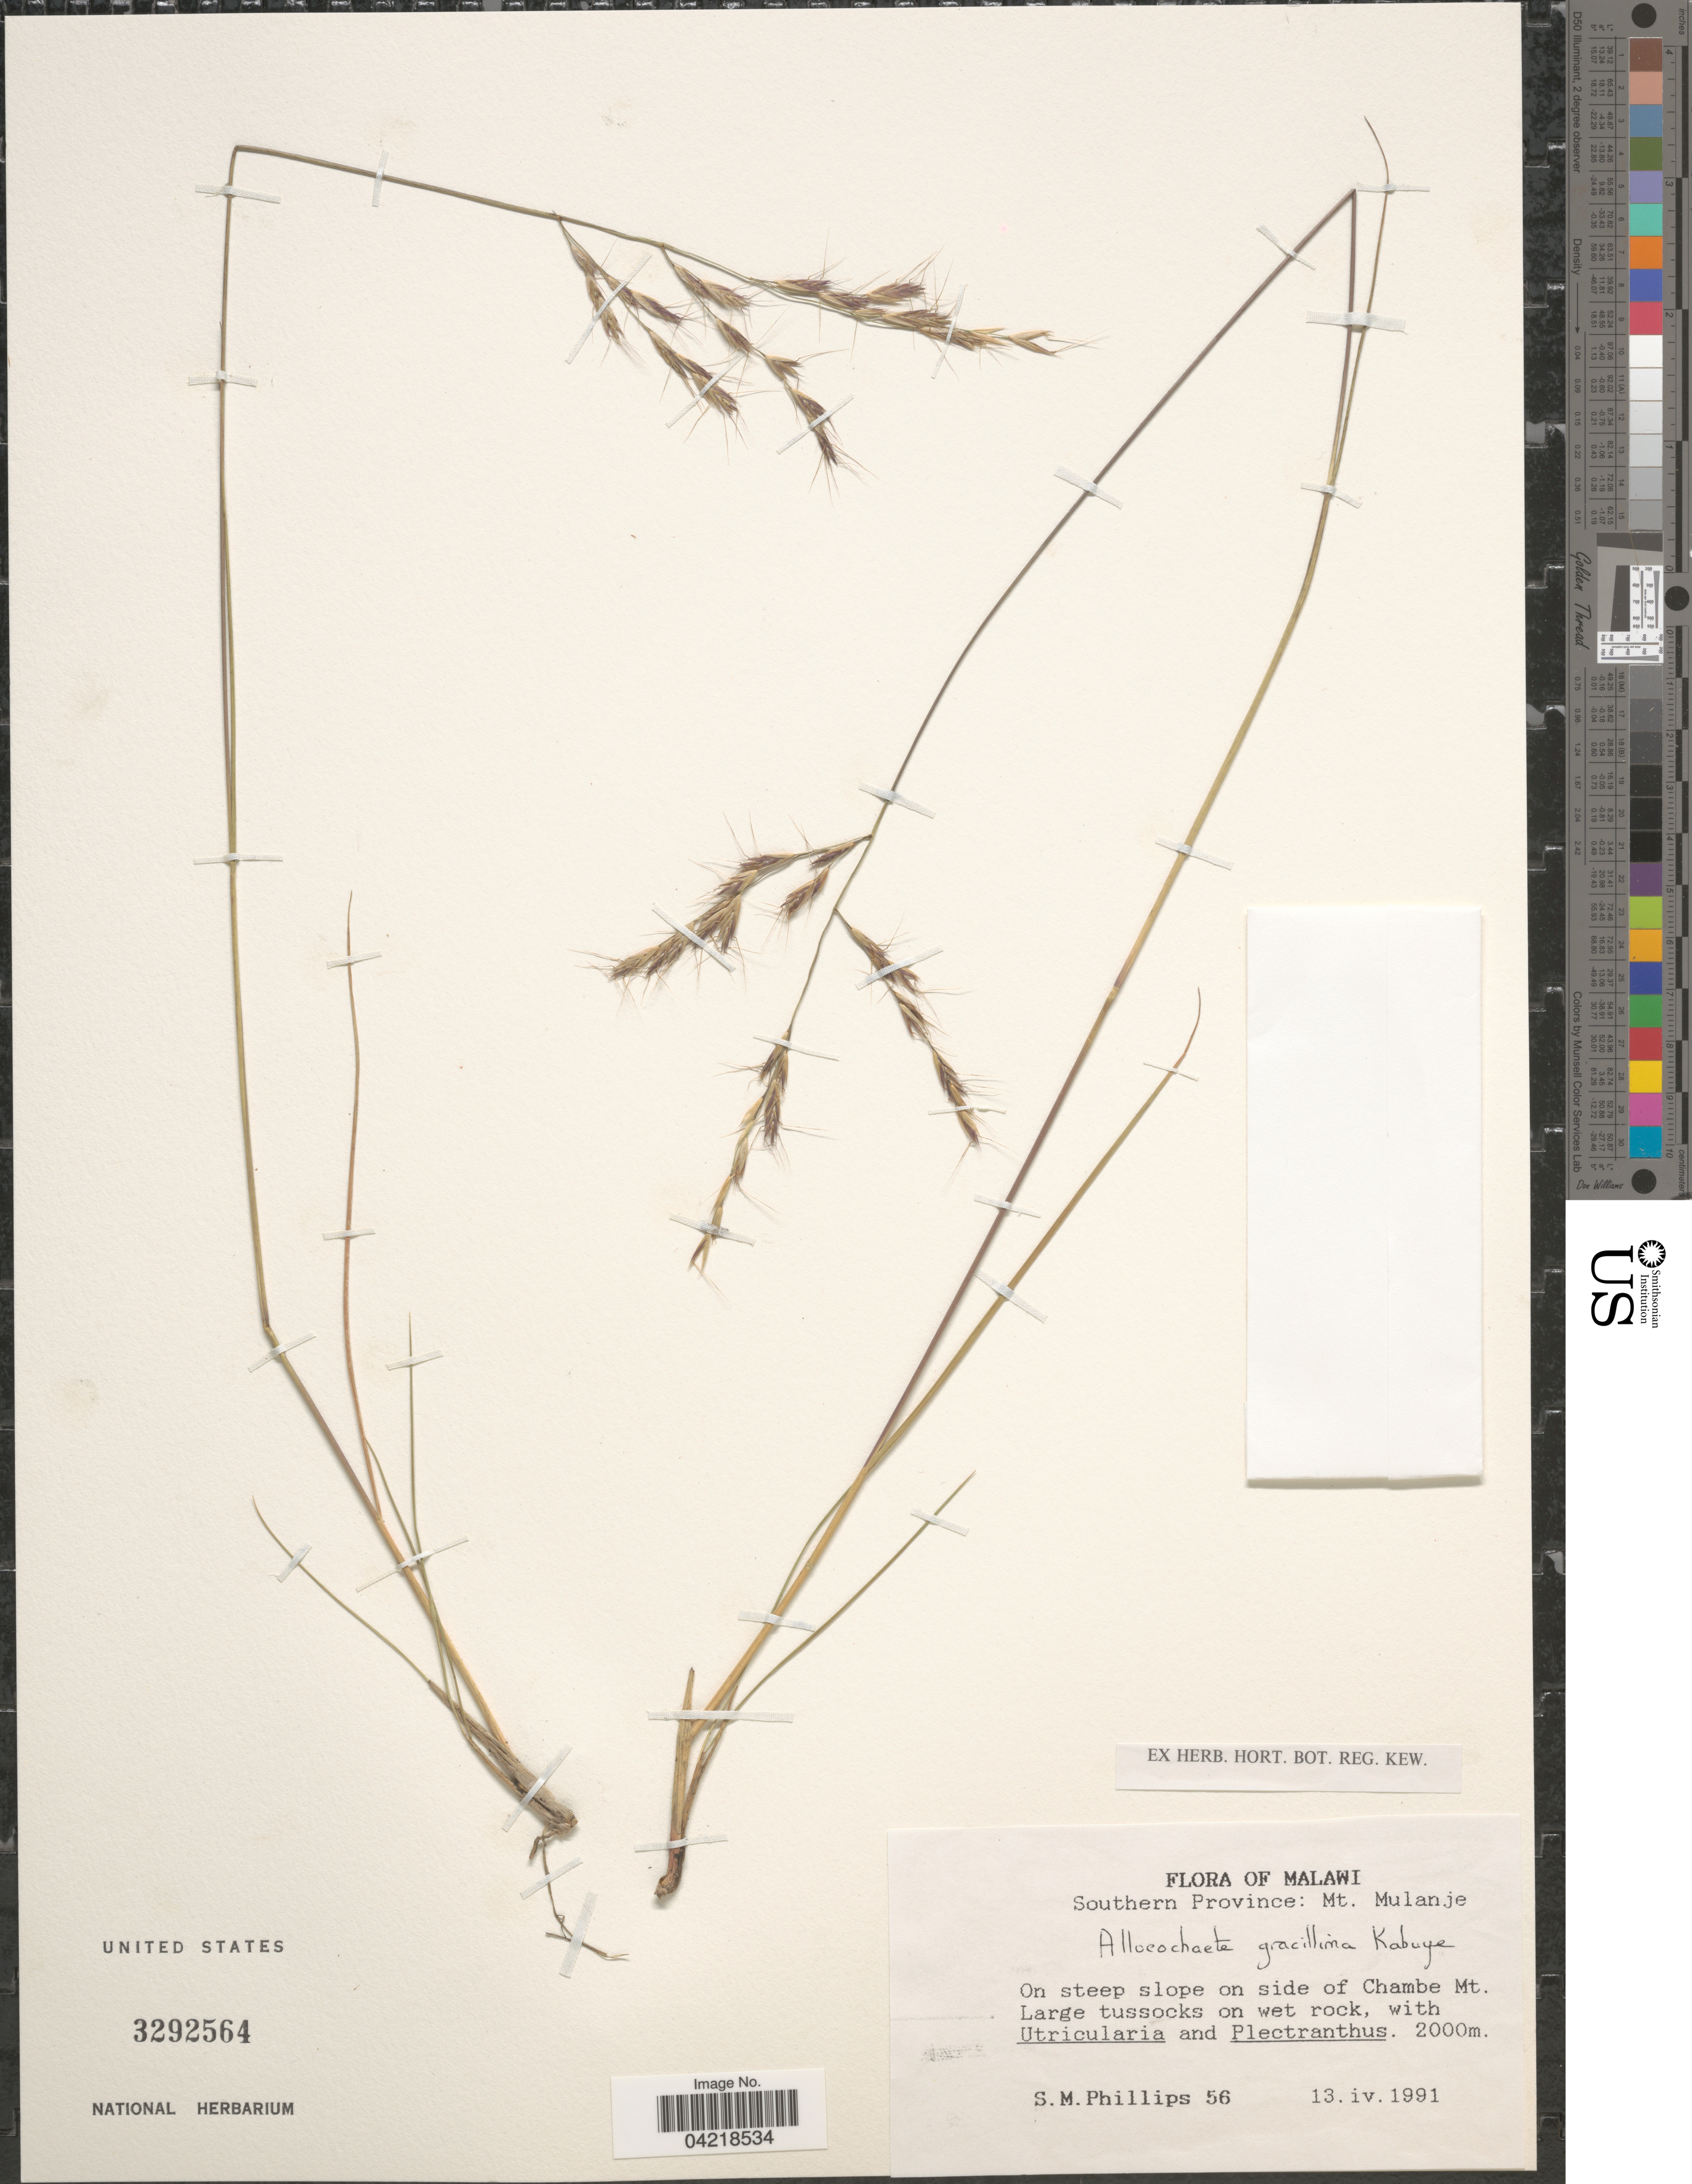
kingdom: Plantae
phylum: Tracheophyta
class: Liliopsida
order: Poales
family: Poaceae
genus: Alloeochaete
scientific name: Alloeochaete gracillima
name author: Kabuye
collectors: S. M. Phillips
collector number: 56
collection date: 1991-04-13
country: Malawi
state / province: Southern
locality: Southern Province: Mt. Mulanje. On steep slope on side of Chambe Mt.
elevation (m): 2000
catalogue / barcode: US 3292564